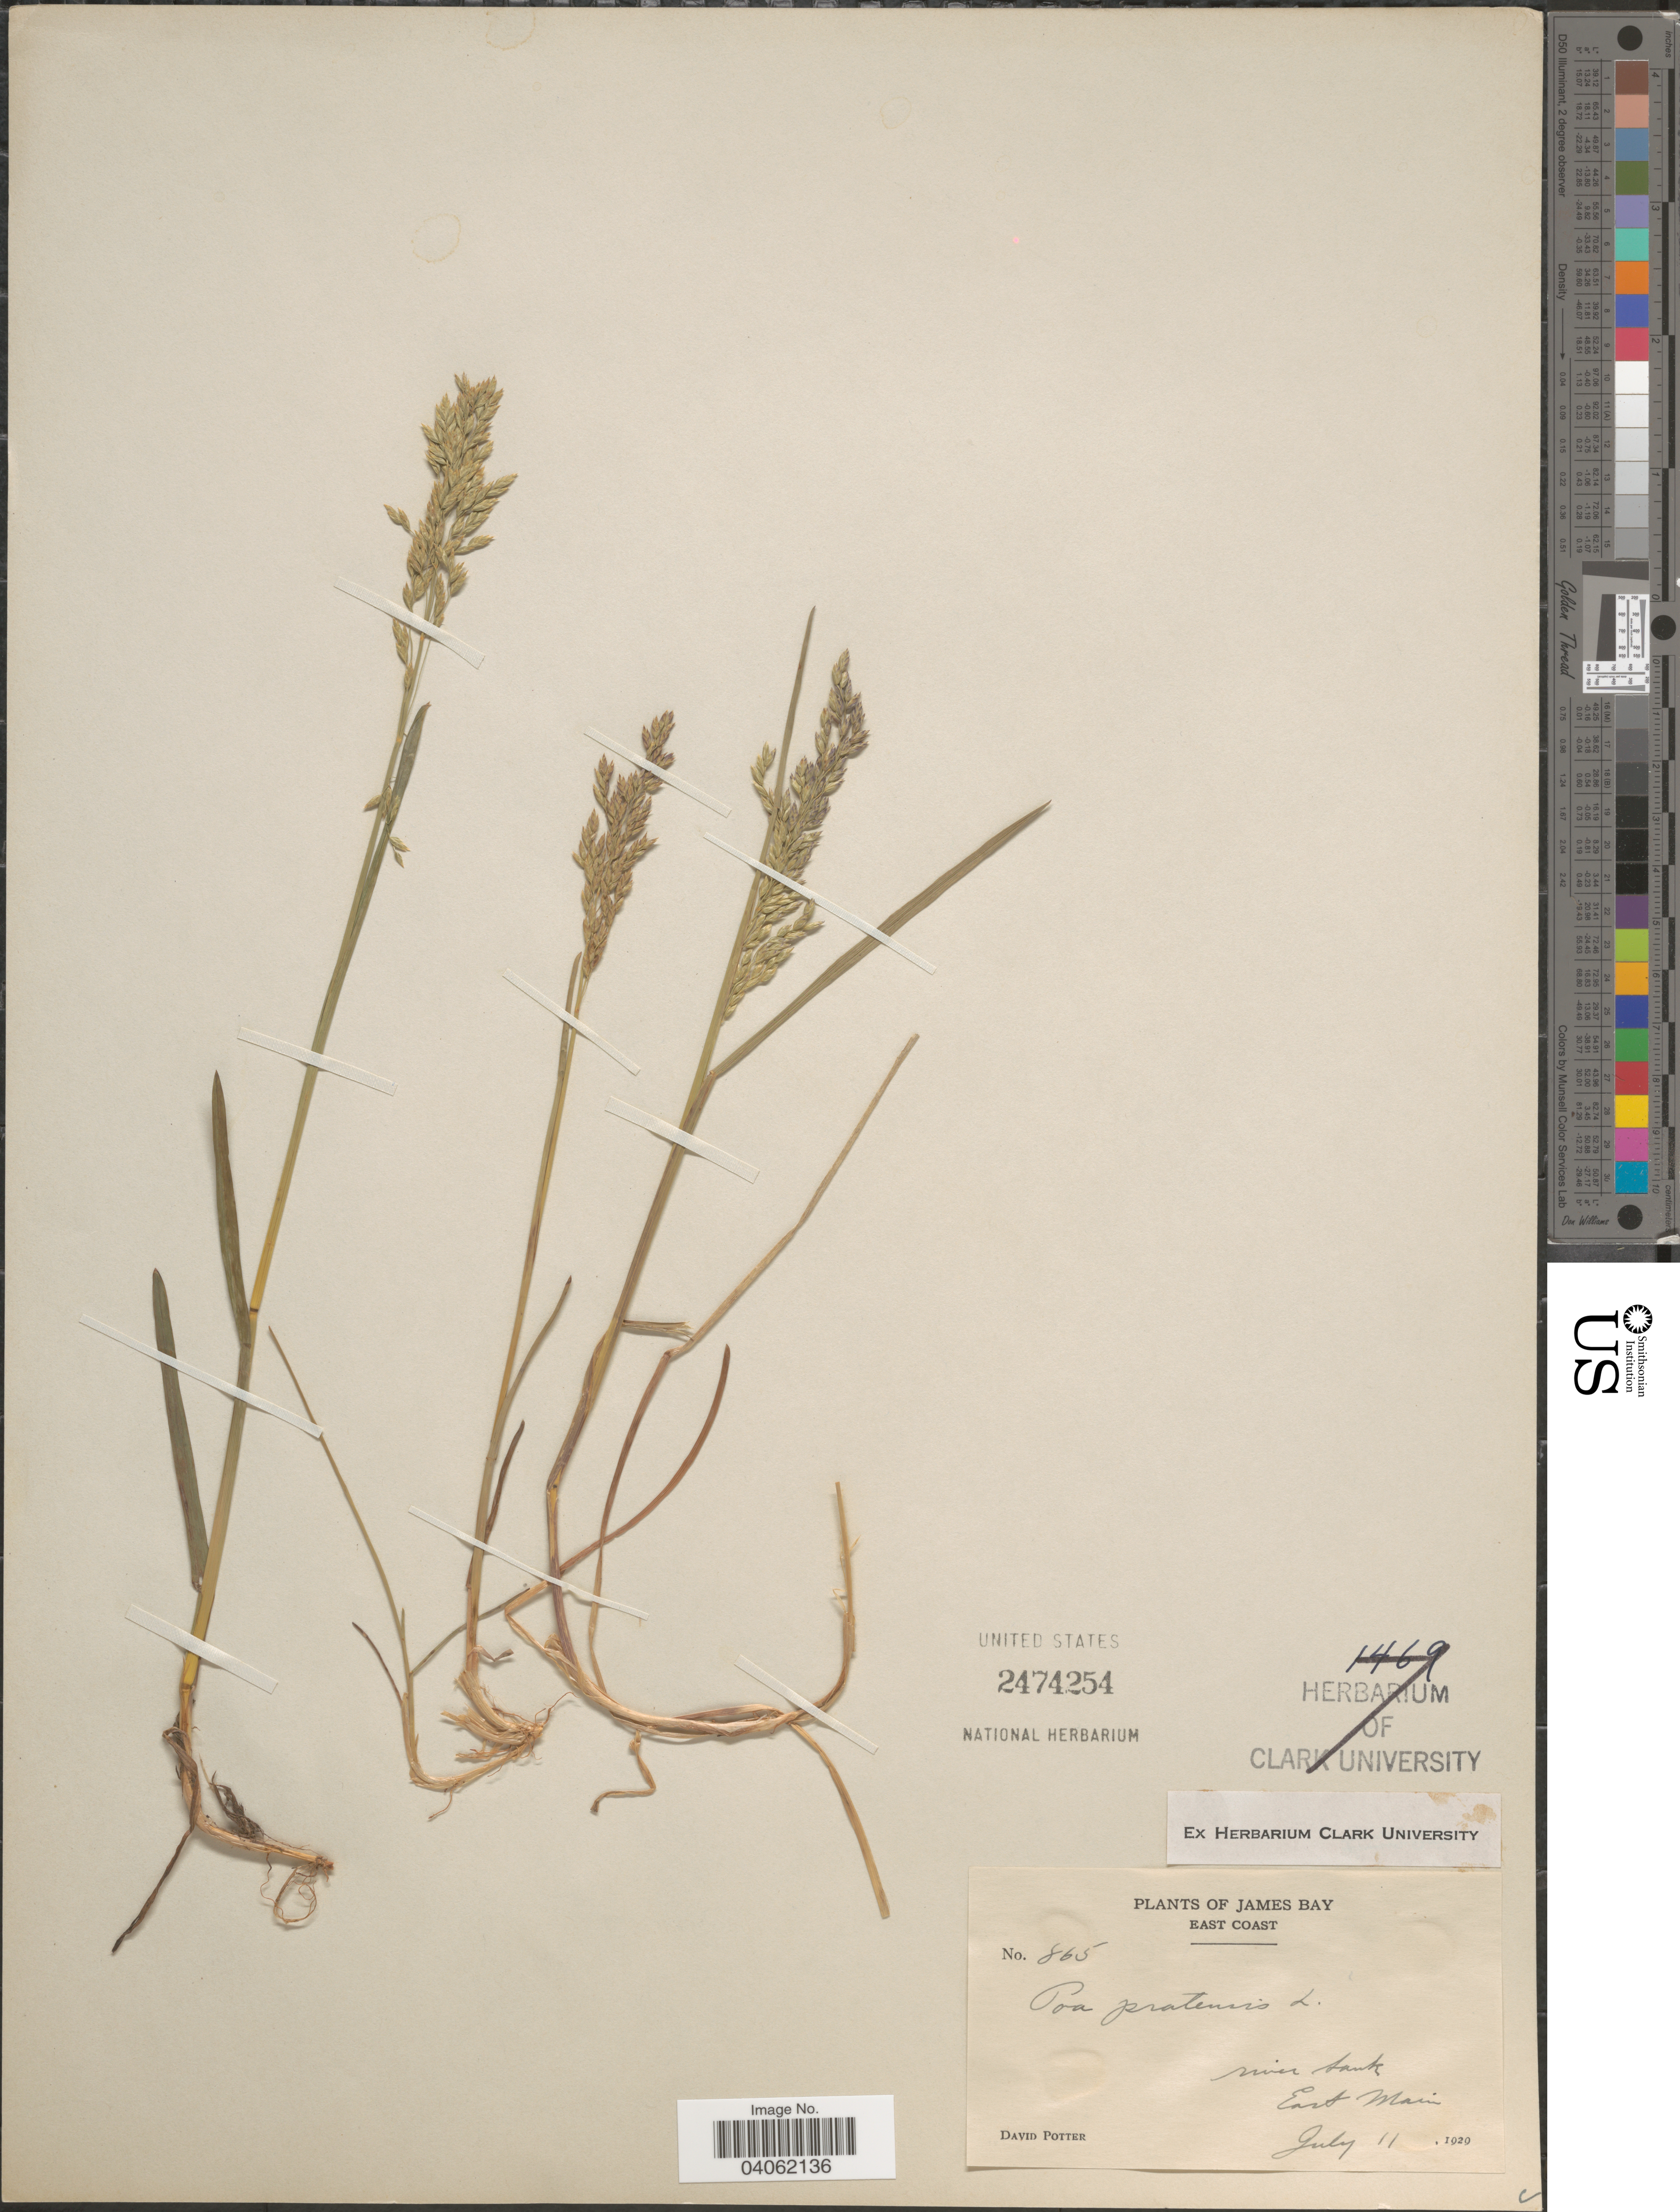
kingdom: Plantae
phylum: Tracheophyta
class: Liliopsida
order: Poales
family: Poaceae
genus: Poa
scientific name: Poa pratensis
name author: L.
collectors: D. Potter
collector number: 865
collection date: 1929-07-11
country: Canada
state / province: Quebec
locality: James Bay. East Coast. River bank. East Main.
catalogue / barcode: US 2474254